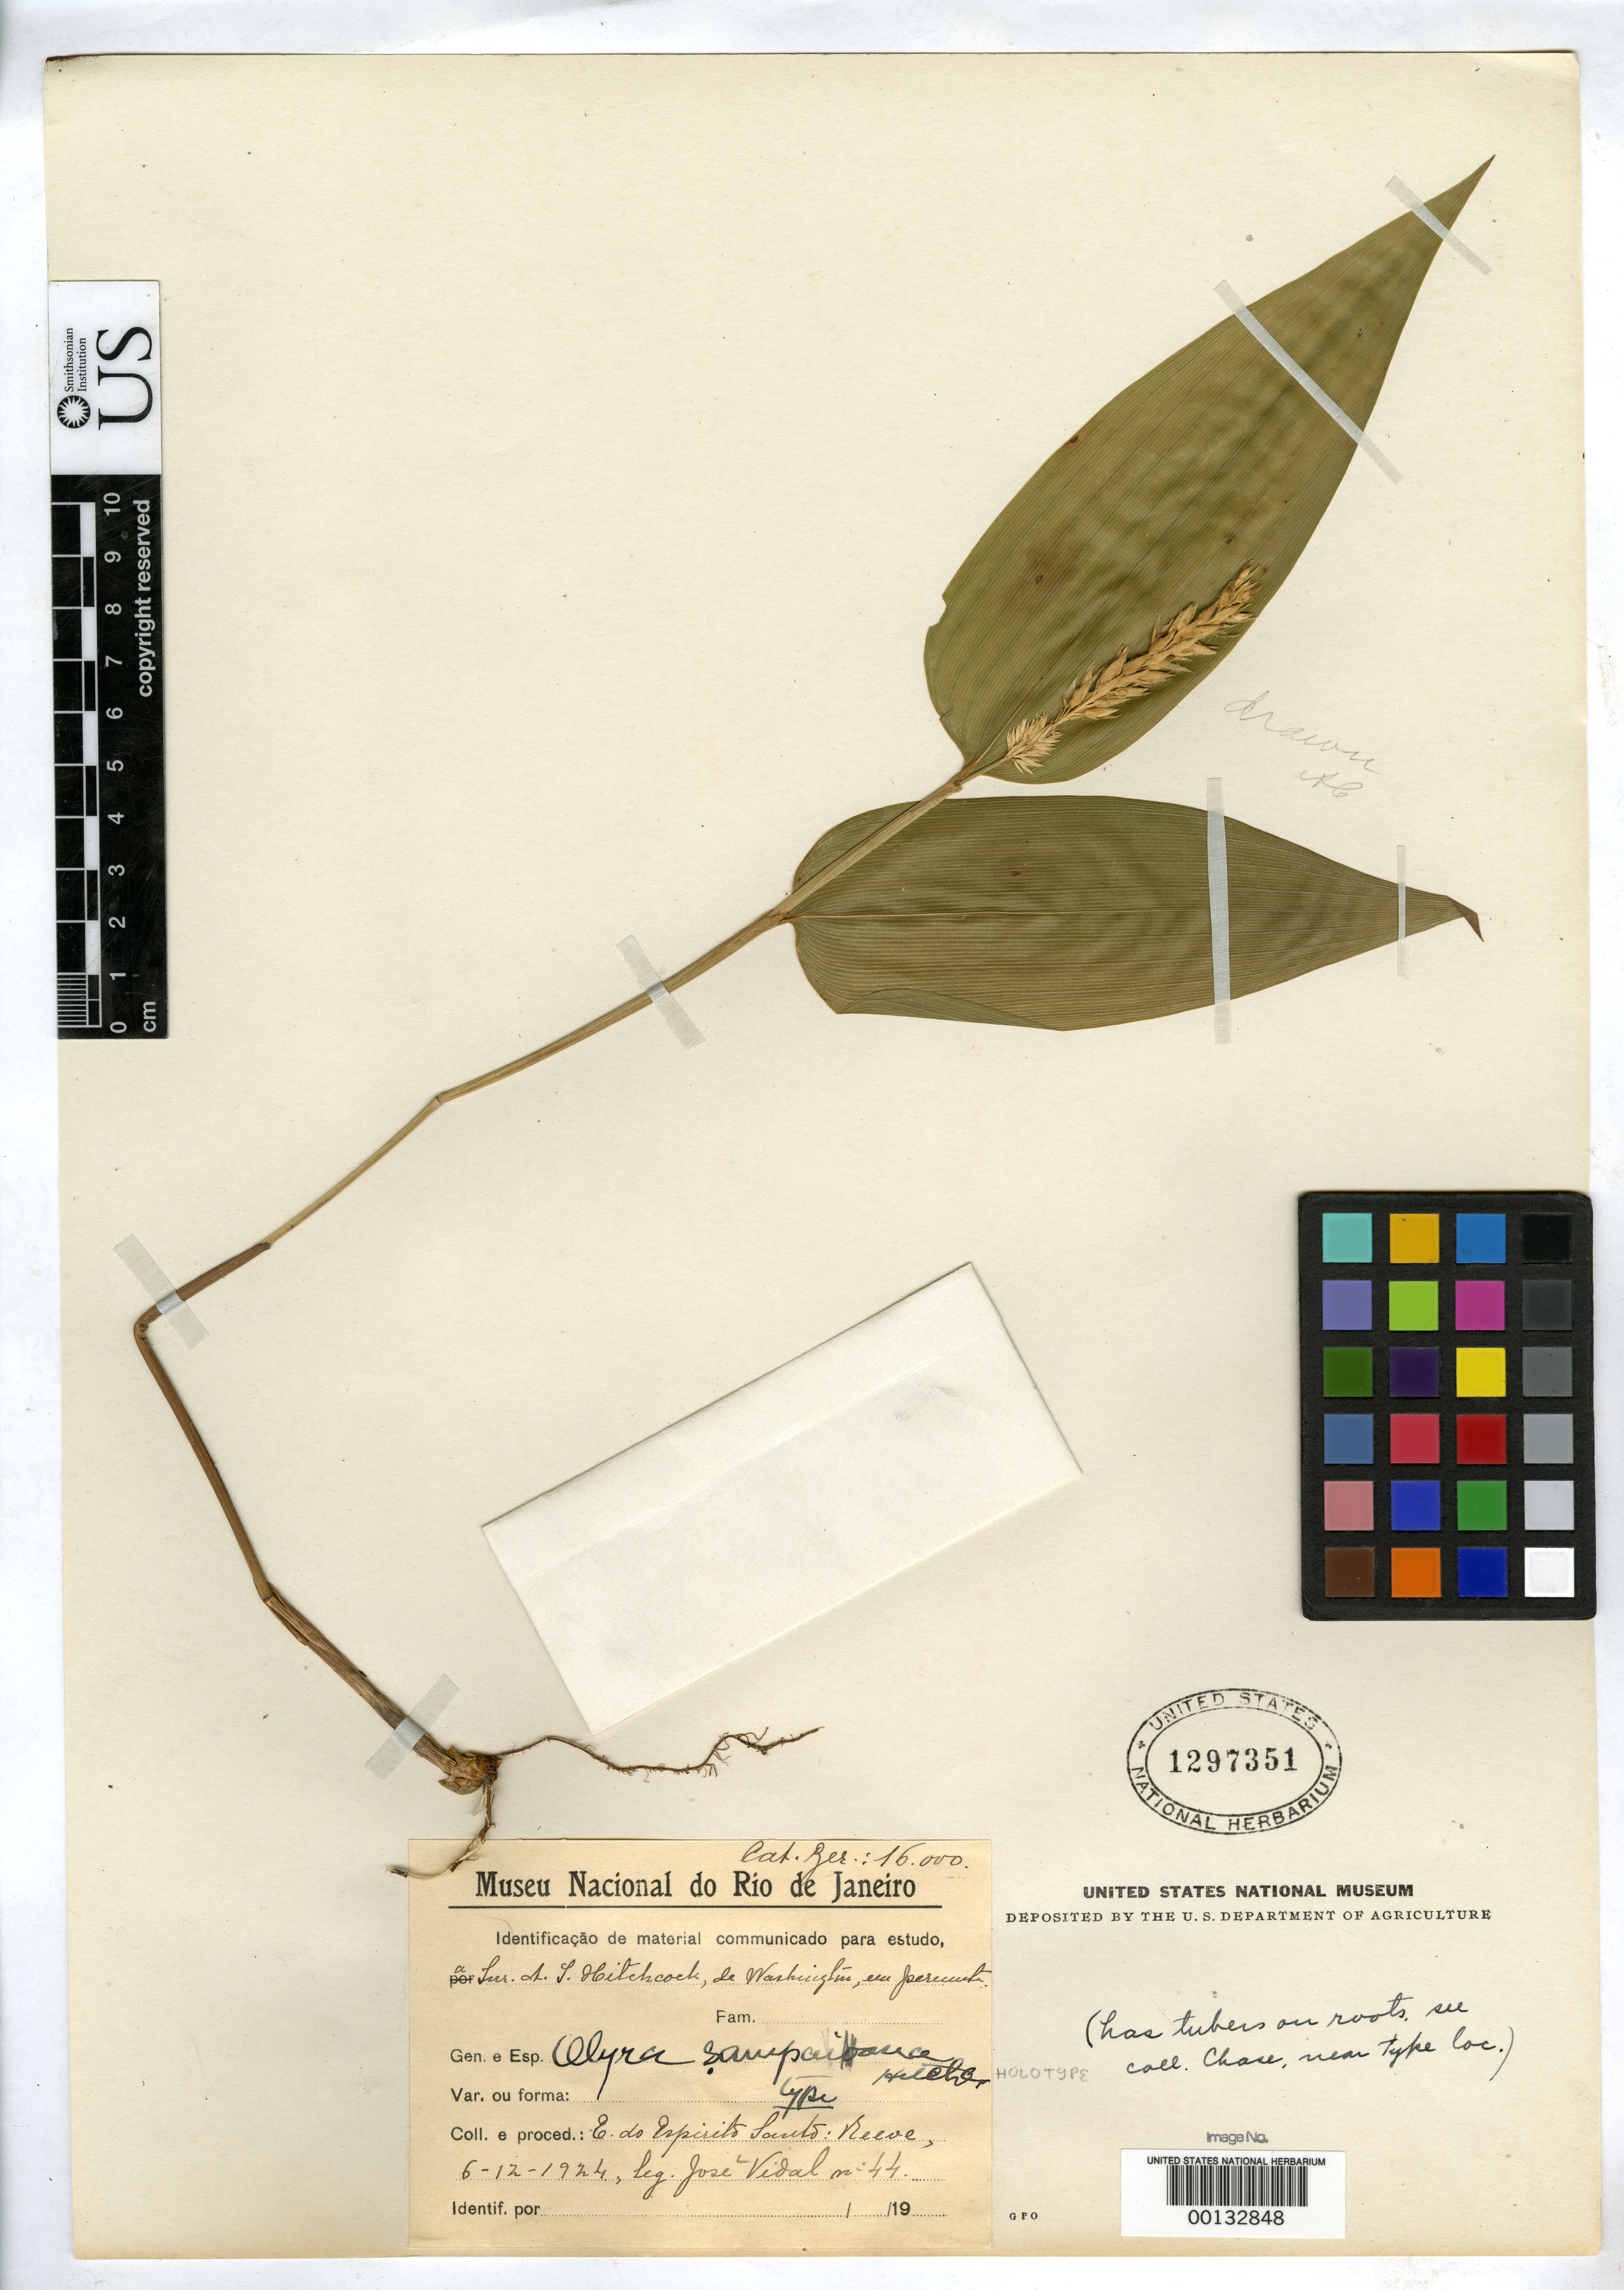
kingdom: Plantae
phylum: Tracheophyta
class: Liliopsida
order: Poales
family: Poaceae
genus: Olyra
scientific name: Olyra sampaiana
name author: Hitchc.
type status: Holotype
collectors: J. Vidal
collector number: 44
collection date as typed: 06 Dec 1924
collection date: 1924-12-06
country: Brazil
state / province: Espírito Santo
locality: Reeve.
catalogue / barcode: US 1297351